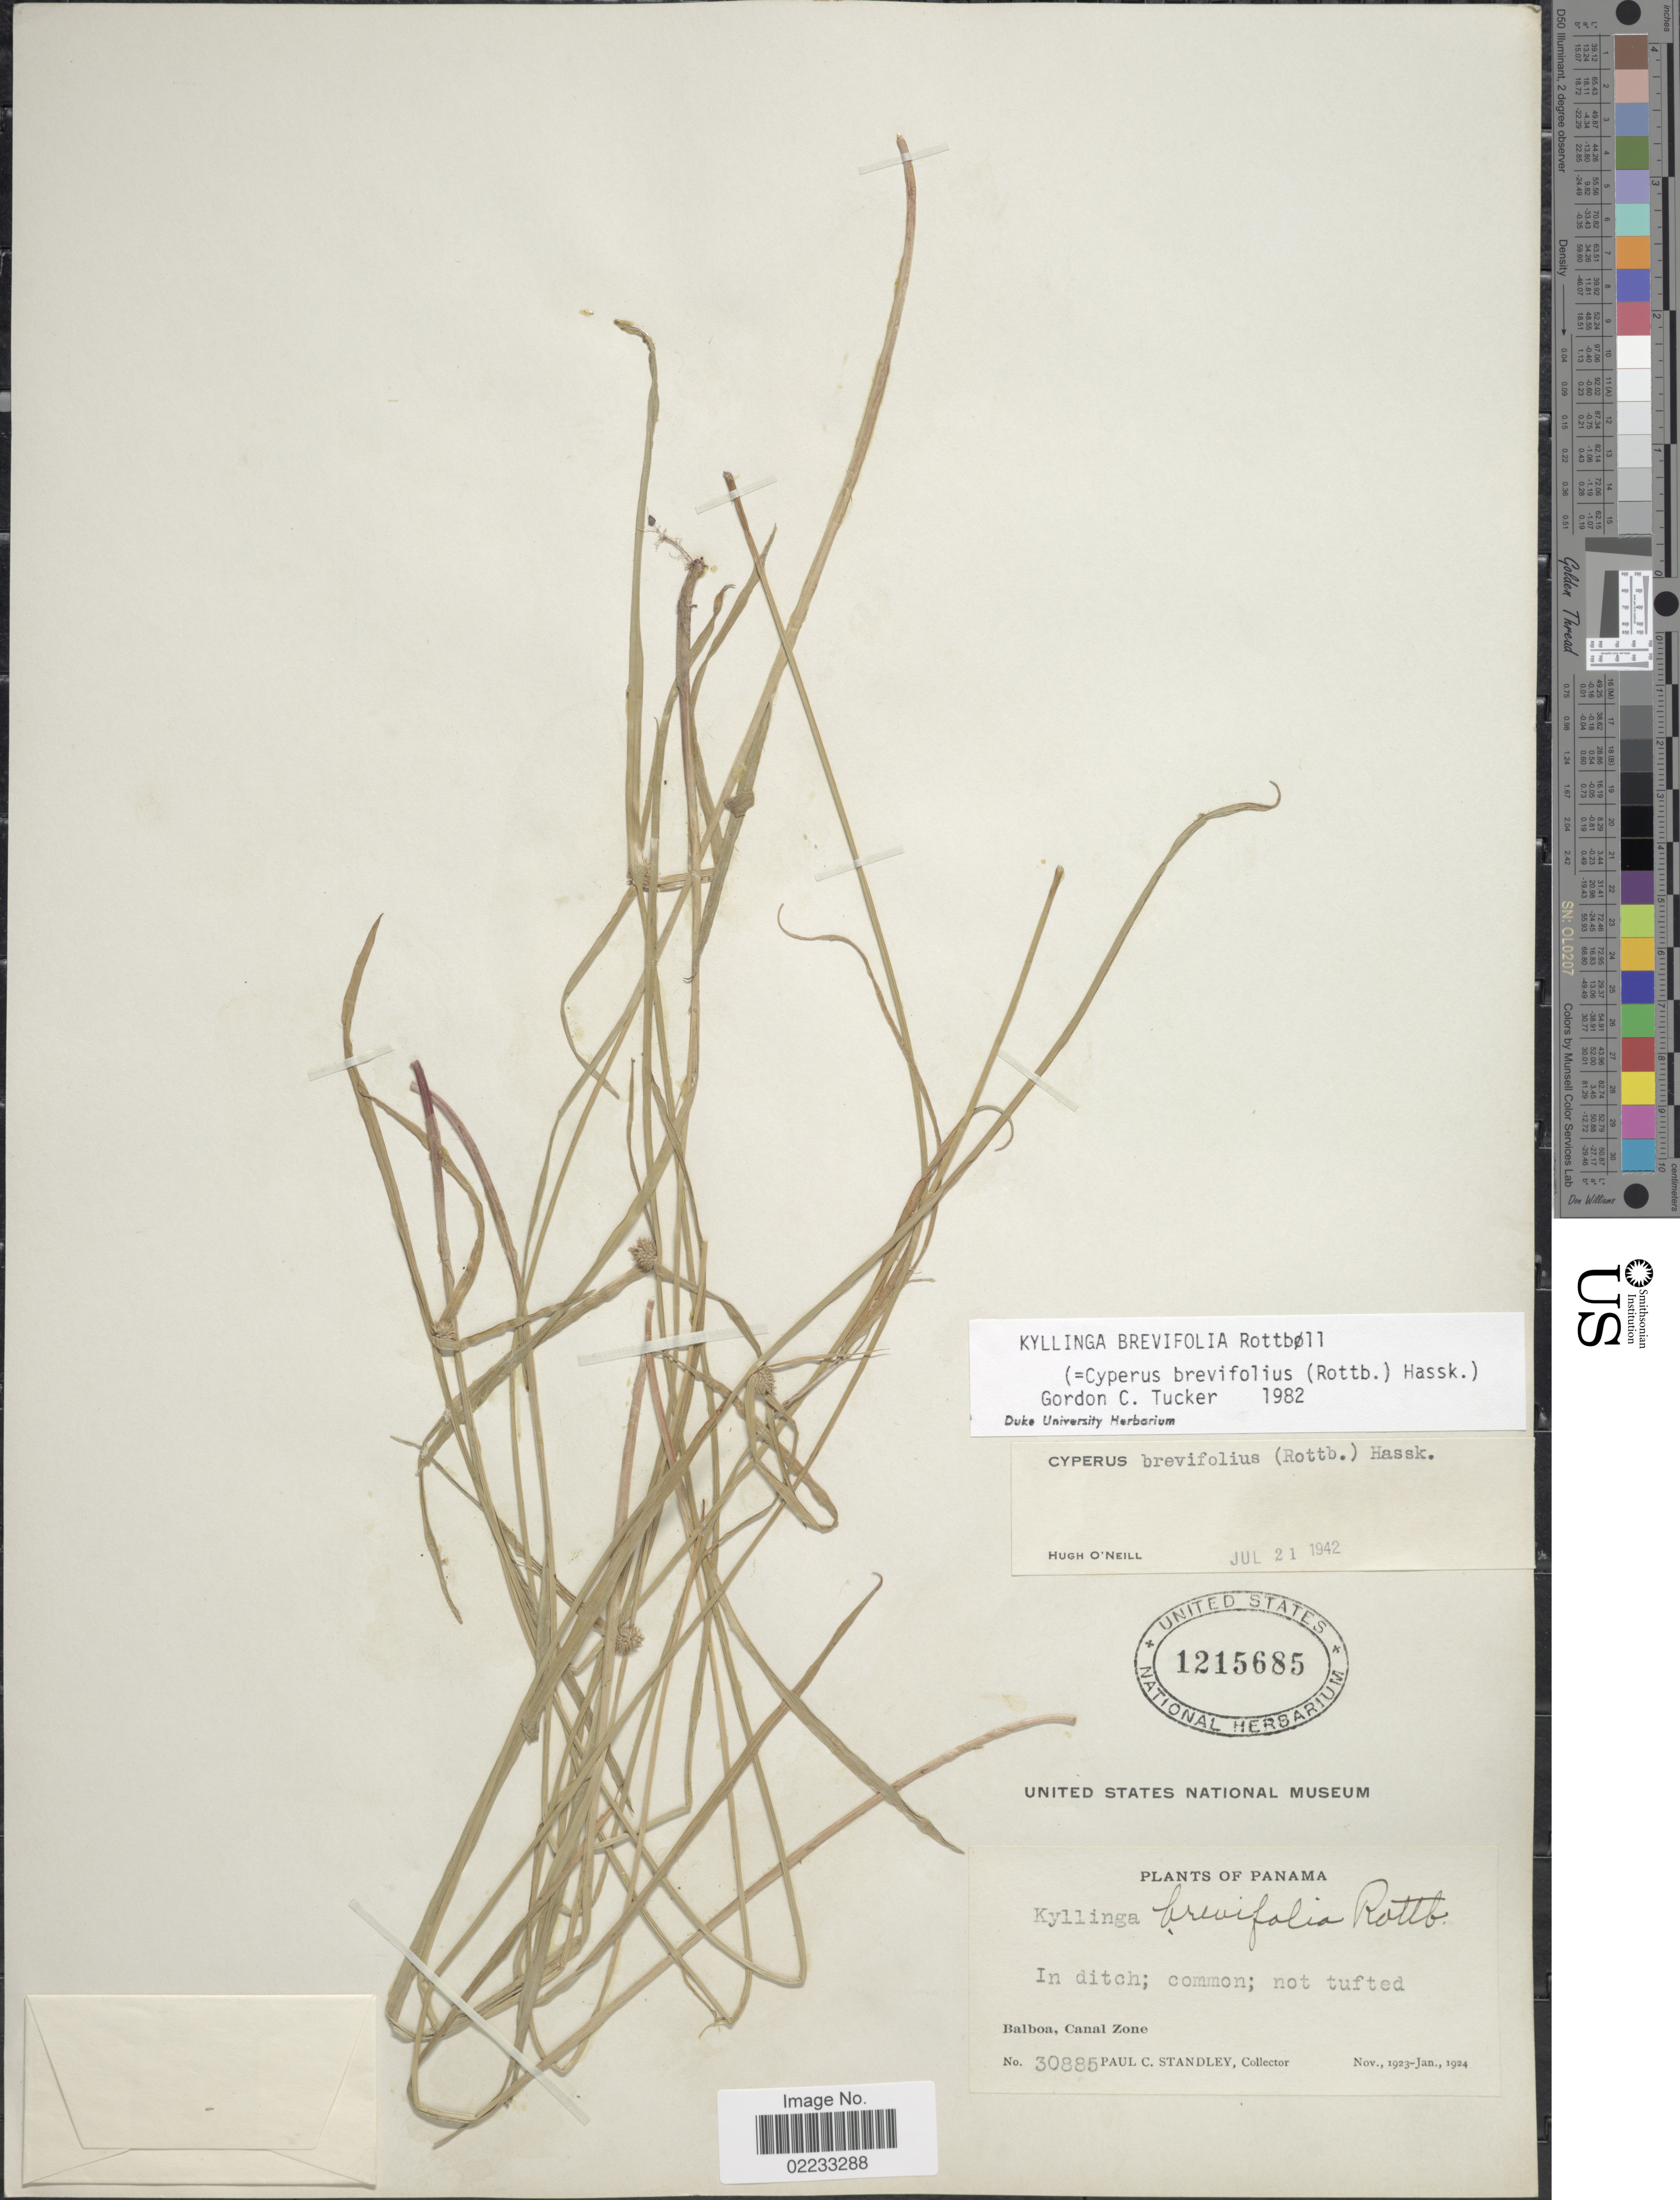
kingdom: Plantae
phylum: Tracheophyta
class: Liliopsida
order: Poales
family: Cyperaceae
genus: Cyperus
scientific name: Cyperus brevifolius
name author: (Rottb.) Hassk.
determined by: Strong, M. T., (US), Smithsonian Institution - National Museum of Natural History (UNITED STATES)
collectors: P. C. Standley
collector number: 30885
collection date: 1923-11/1924-01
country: Panama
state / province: Colón / Panamá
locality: In ditch, Balboa, Canal Zone.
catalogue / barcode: US 1215685